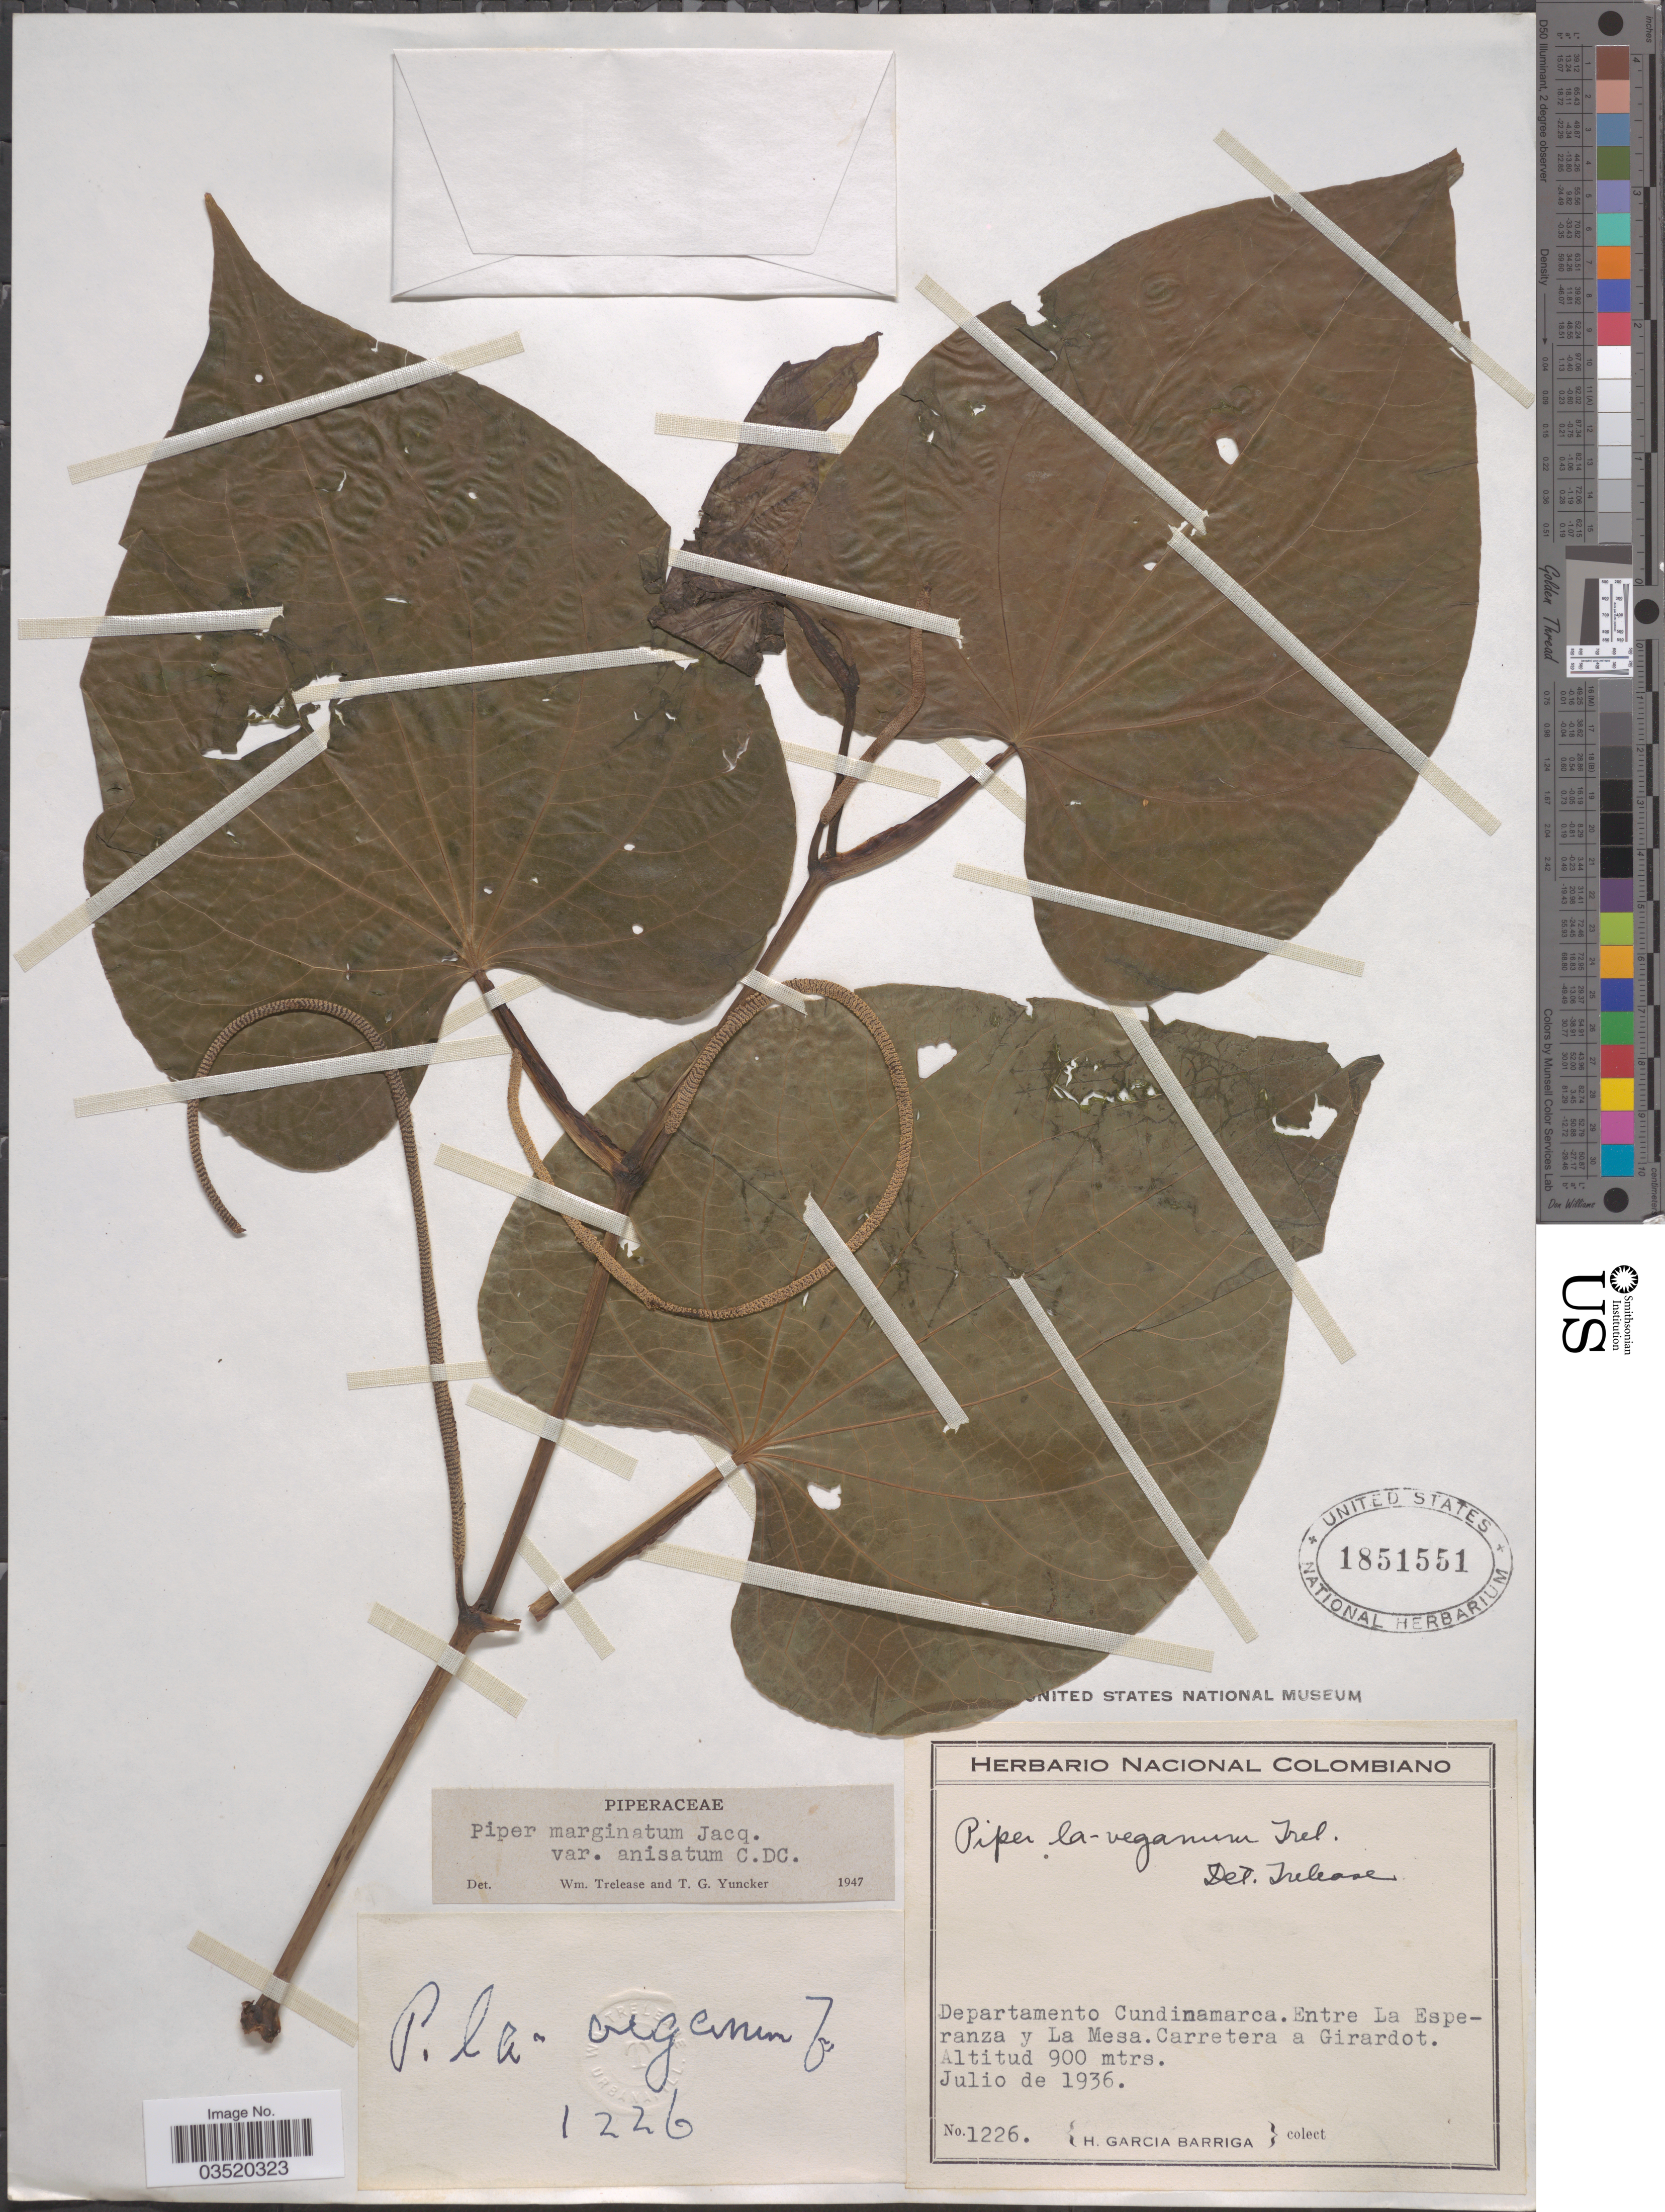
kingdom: Plantae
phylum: Tracheophyta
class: Magnoliopsida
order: Piperales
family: Piperaceae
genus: Piper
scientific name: Piper marginatum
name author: Jacq.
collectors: H. García Barriga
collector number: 1226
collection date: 1936-07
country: Colombia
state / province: Cundinamarca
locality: Departamento Cundinamarca.entre La Esperanza y La Mesa. Carretera a Girardot.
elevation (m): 900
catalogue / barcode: US 1851551